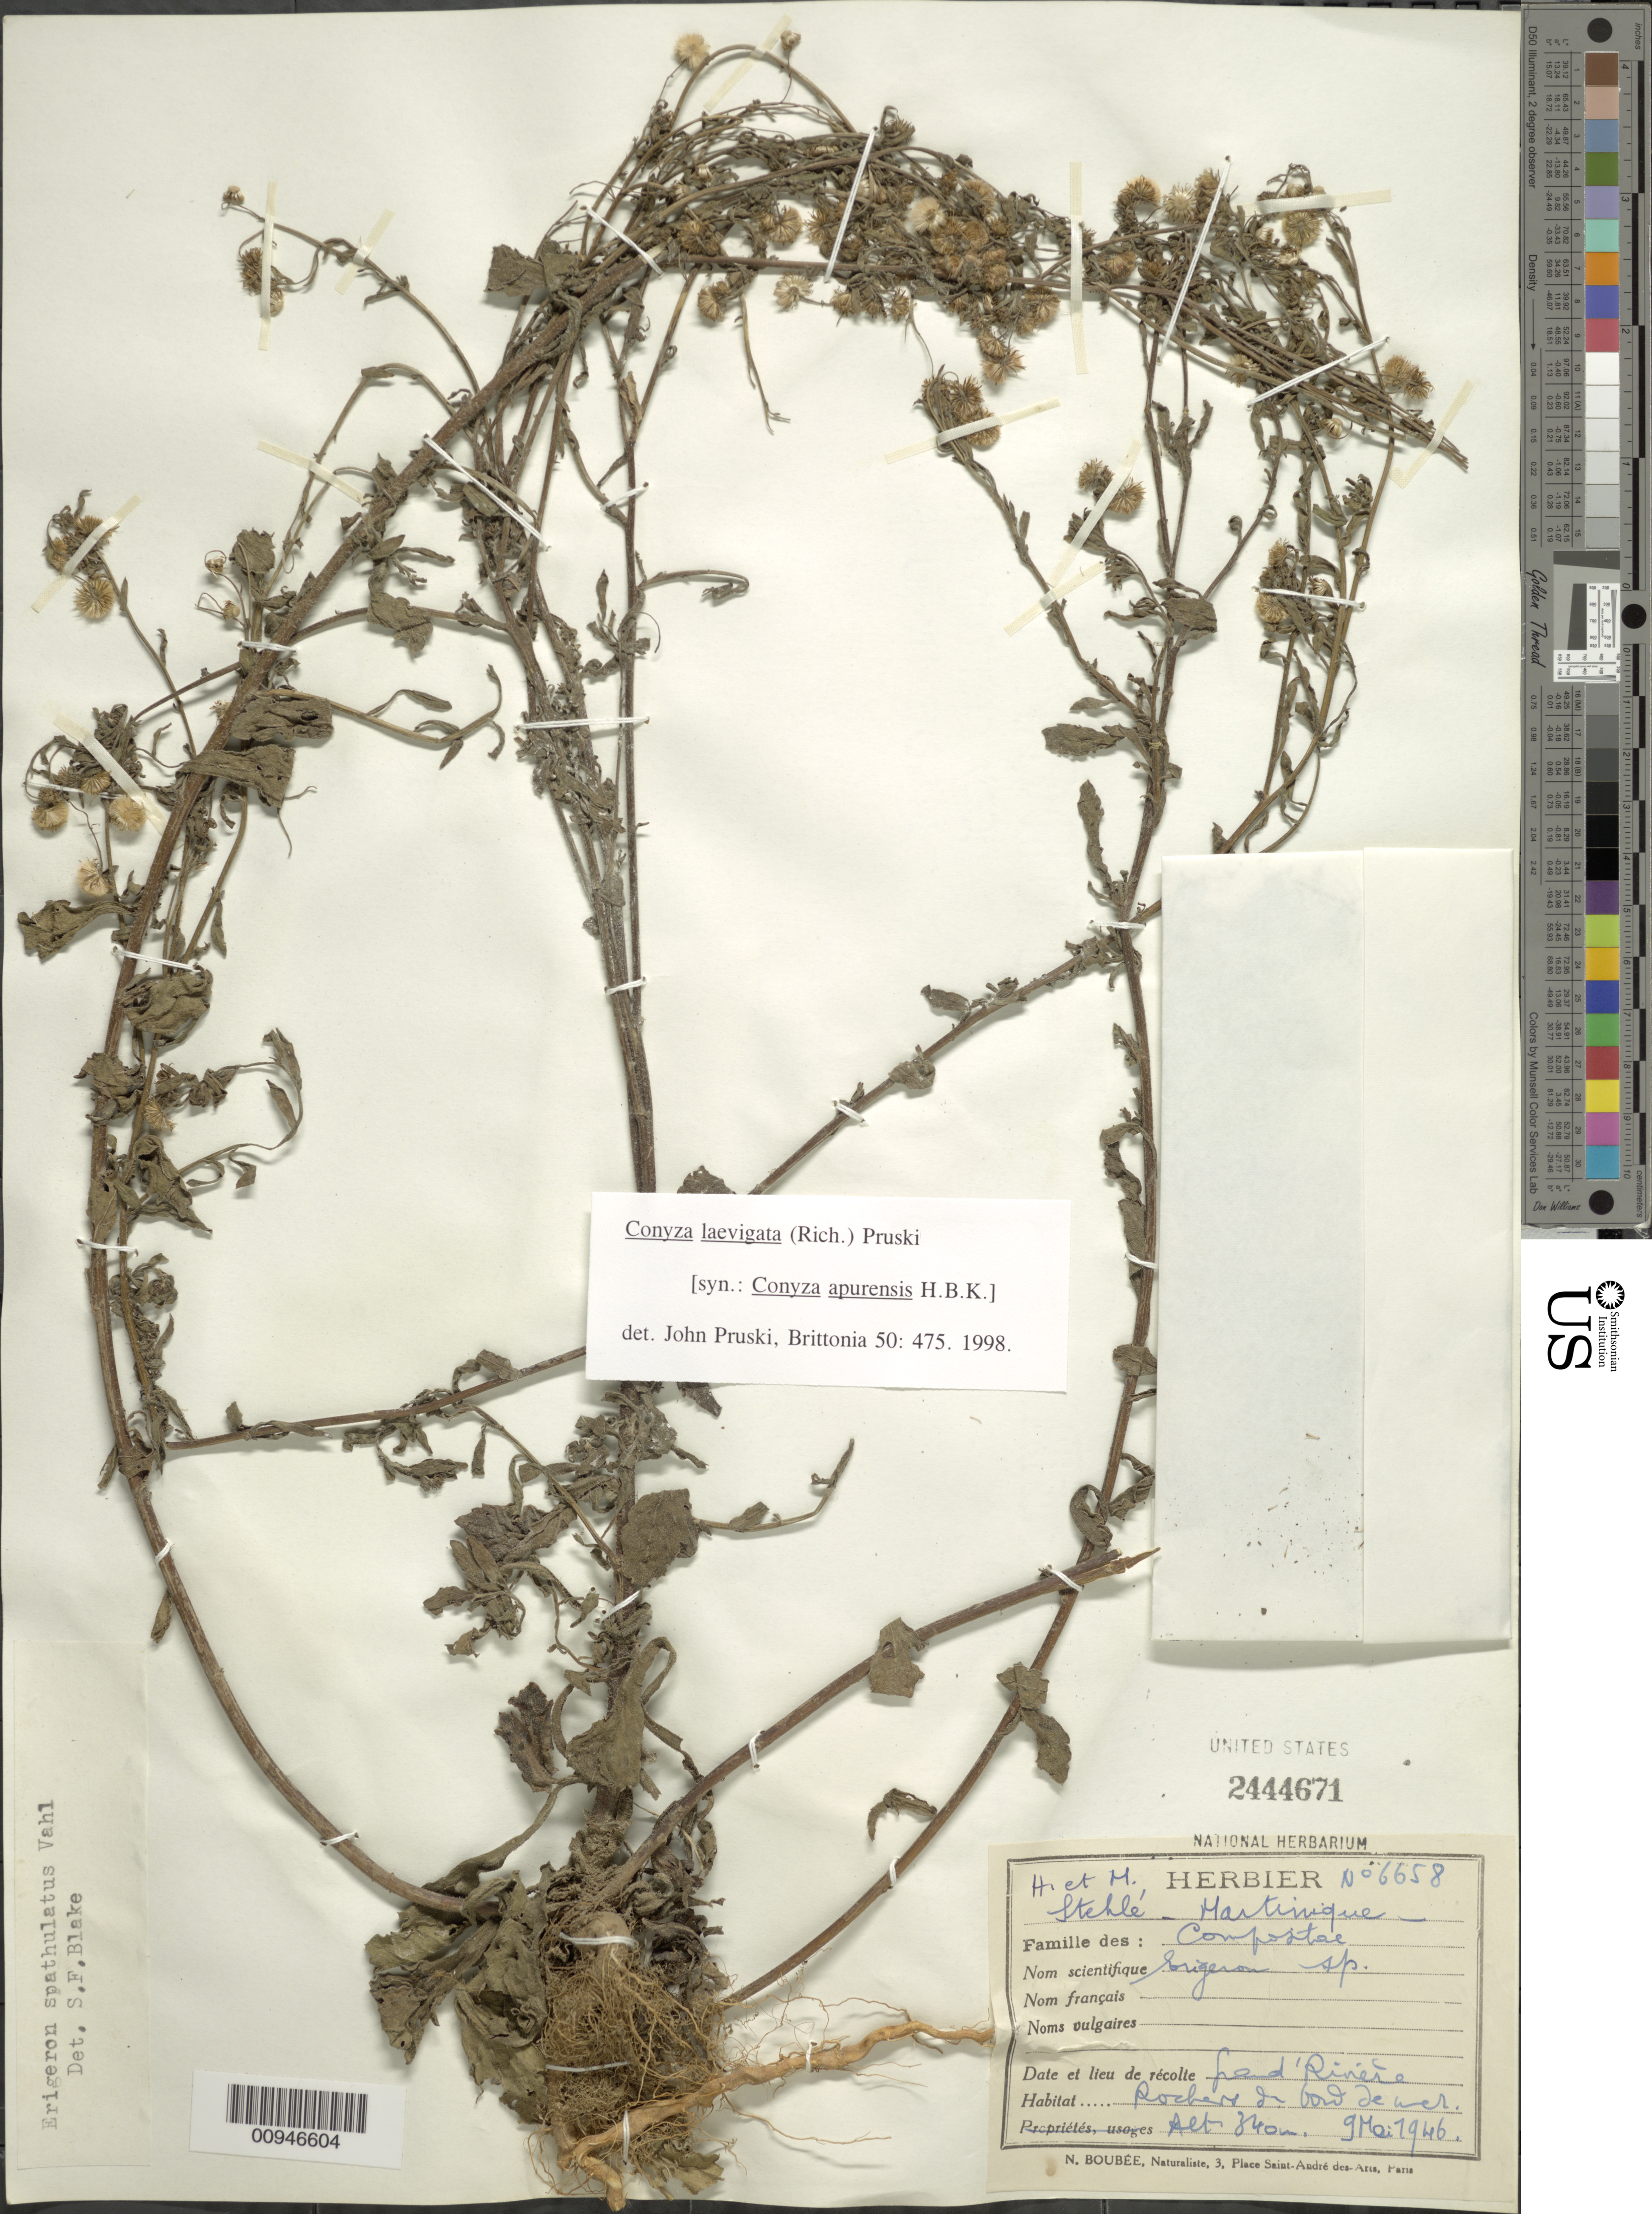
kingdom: Plantae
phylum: Tracheophyta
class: Magnoliopsida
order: Asterales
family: Asteraceae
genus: Conyza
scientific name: Conyza laevigata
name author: (Rich.) Pruski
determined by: Pruski, J. F.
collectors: H. Stehlé & M. Stehlé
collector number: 6658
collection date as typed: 09 May 1946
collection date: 1946-05-09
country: Martinique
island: Martinique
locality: Grand Rivère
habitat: Rocheres de bow de mer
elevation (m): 340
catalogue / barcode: US 2444671